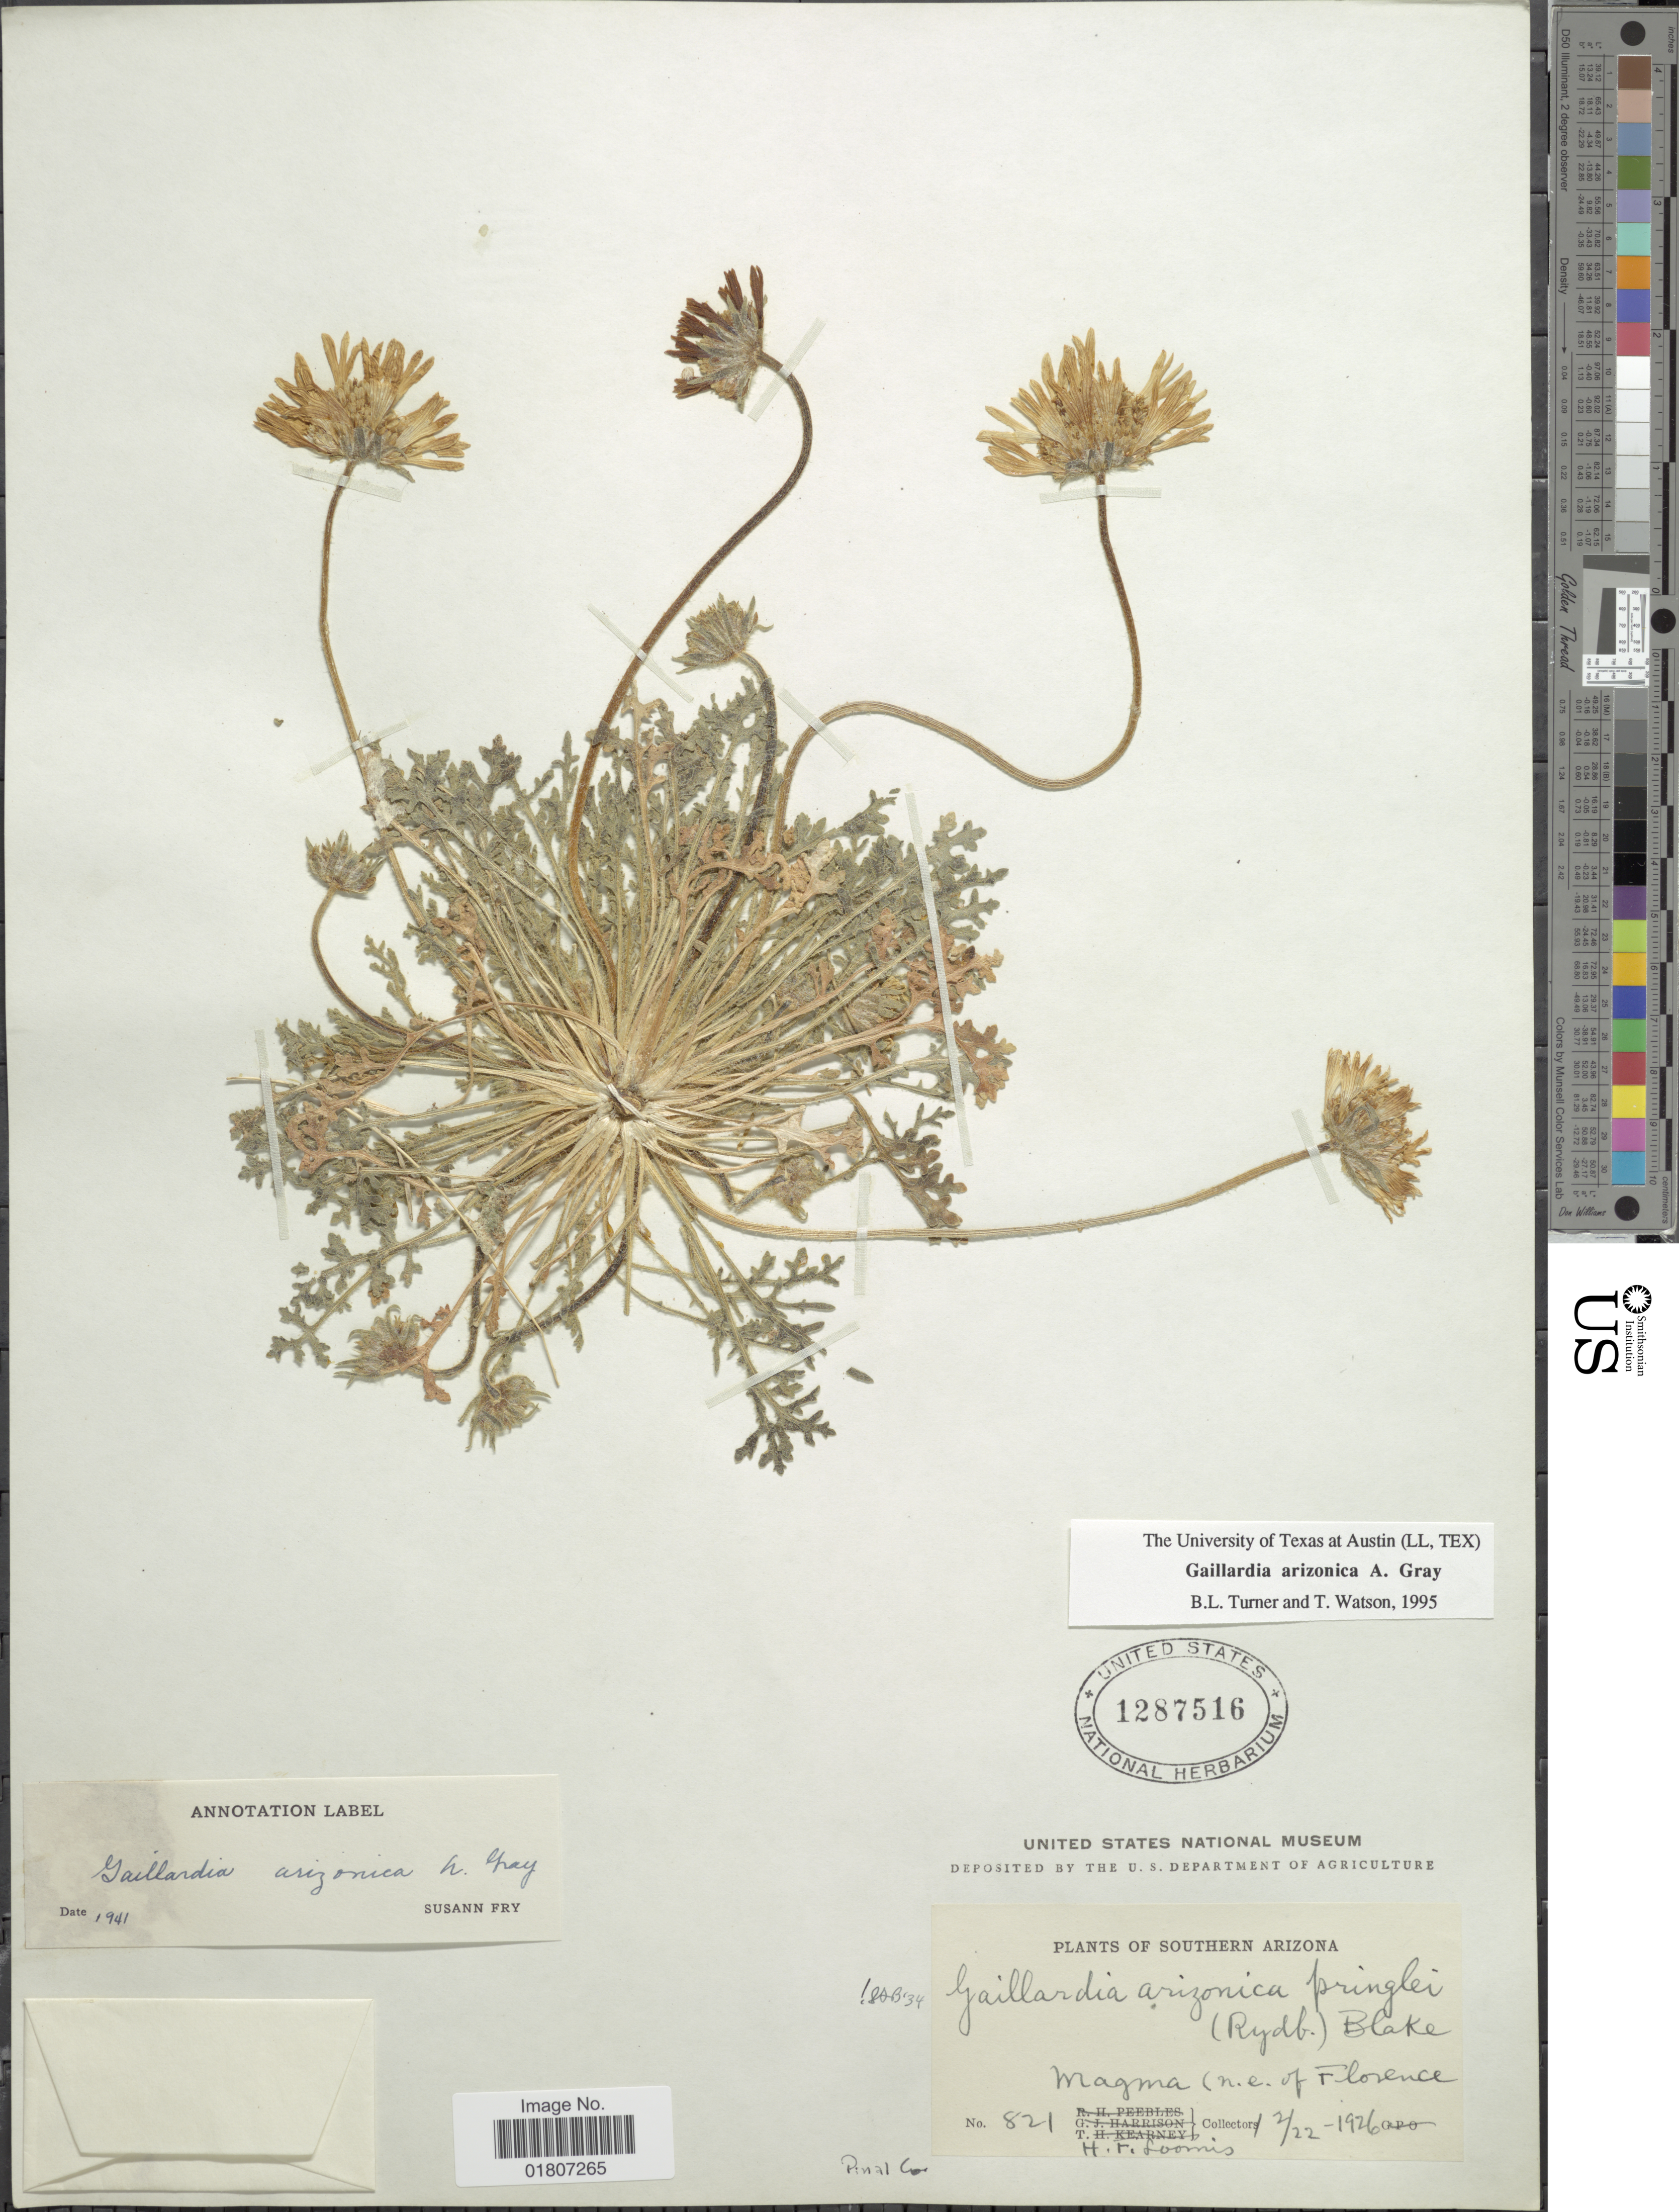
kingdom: Plantae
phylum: Tracheophyta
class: Magnoliopsida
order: Asterales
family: Asteraceae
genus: Gaillardia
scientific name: Gaillardia arizonica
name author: A. Gray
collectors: H. F. Loomis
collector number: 821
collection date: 1926-02-22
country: United States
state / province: Arizona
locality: Magma (n.e. of Florence). Southern Arizona. Pinal Co.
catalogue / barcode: US 1287516